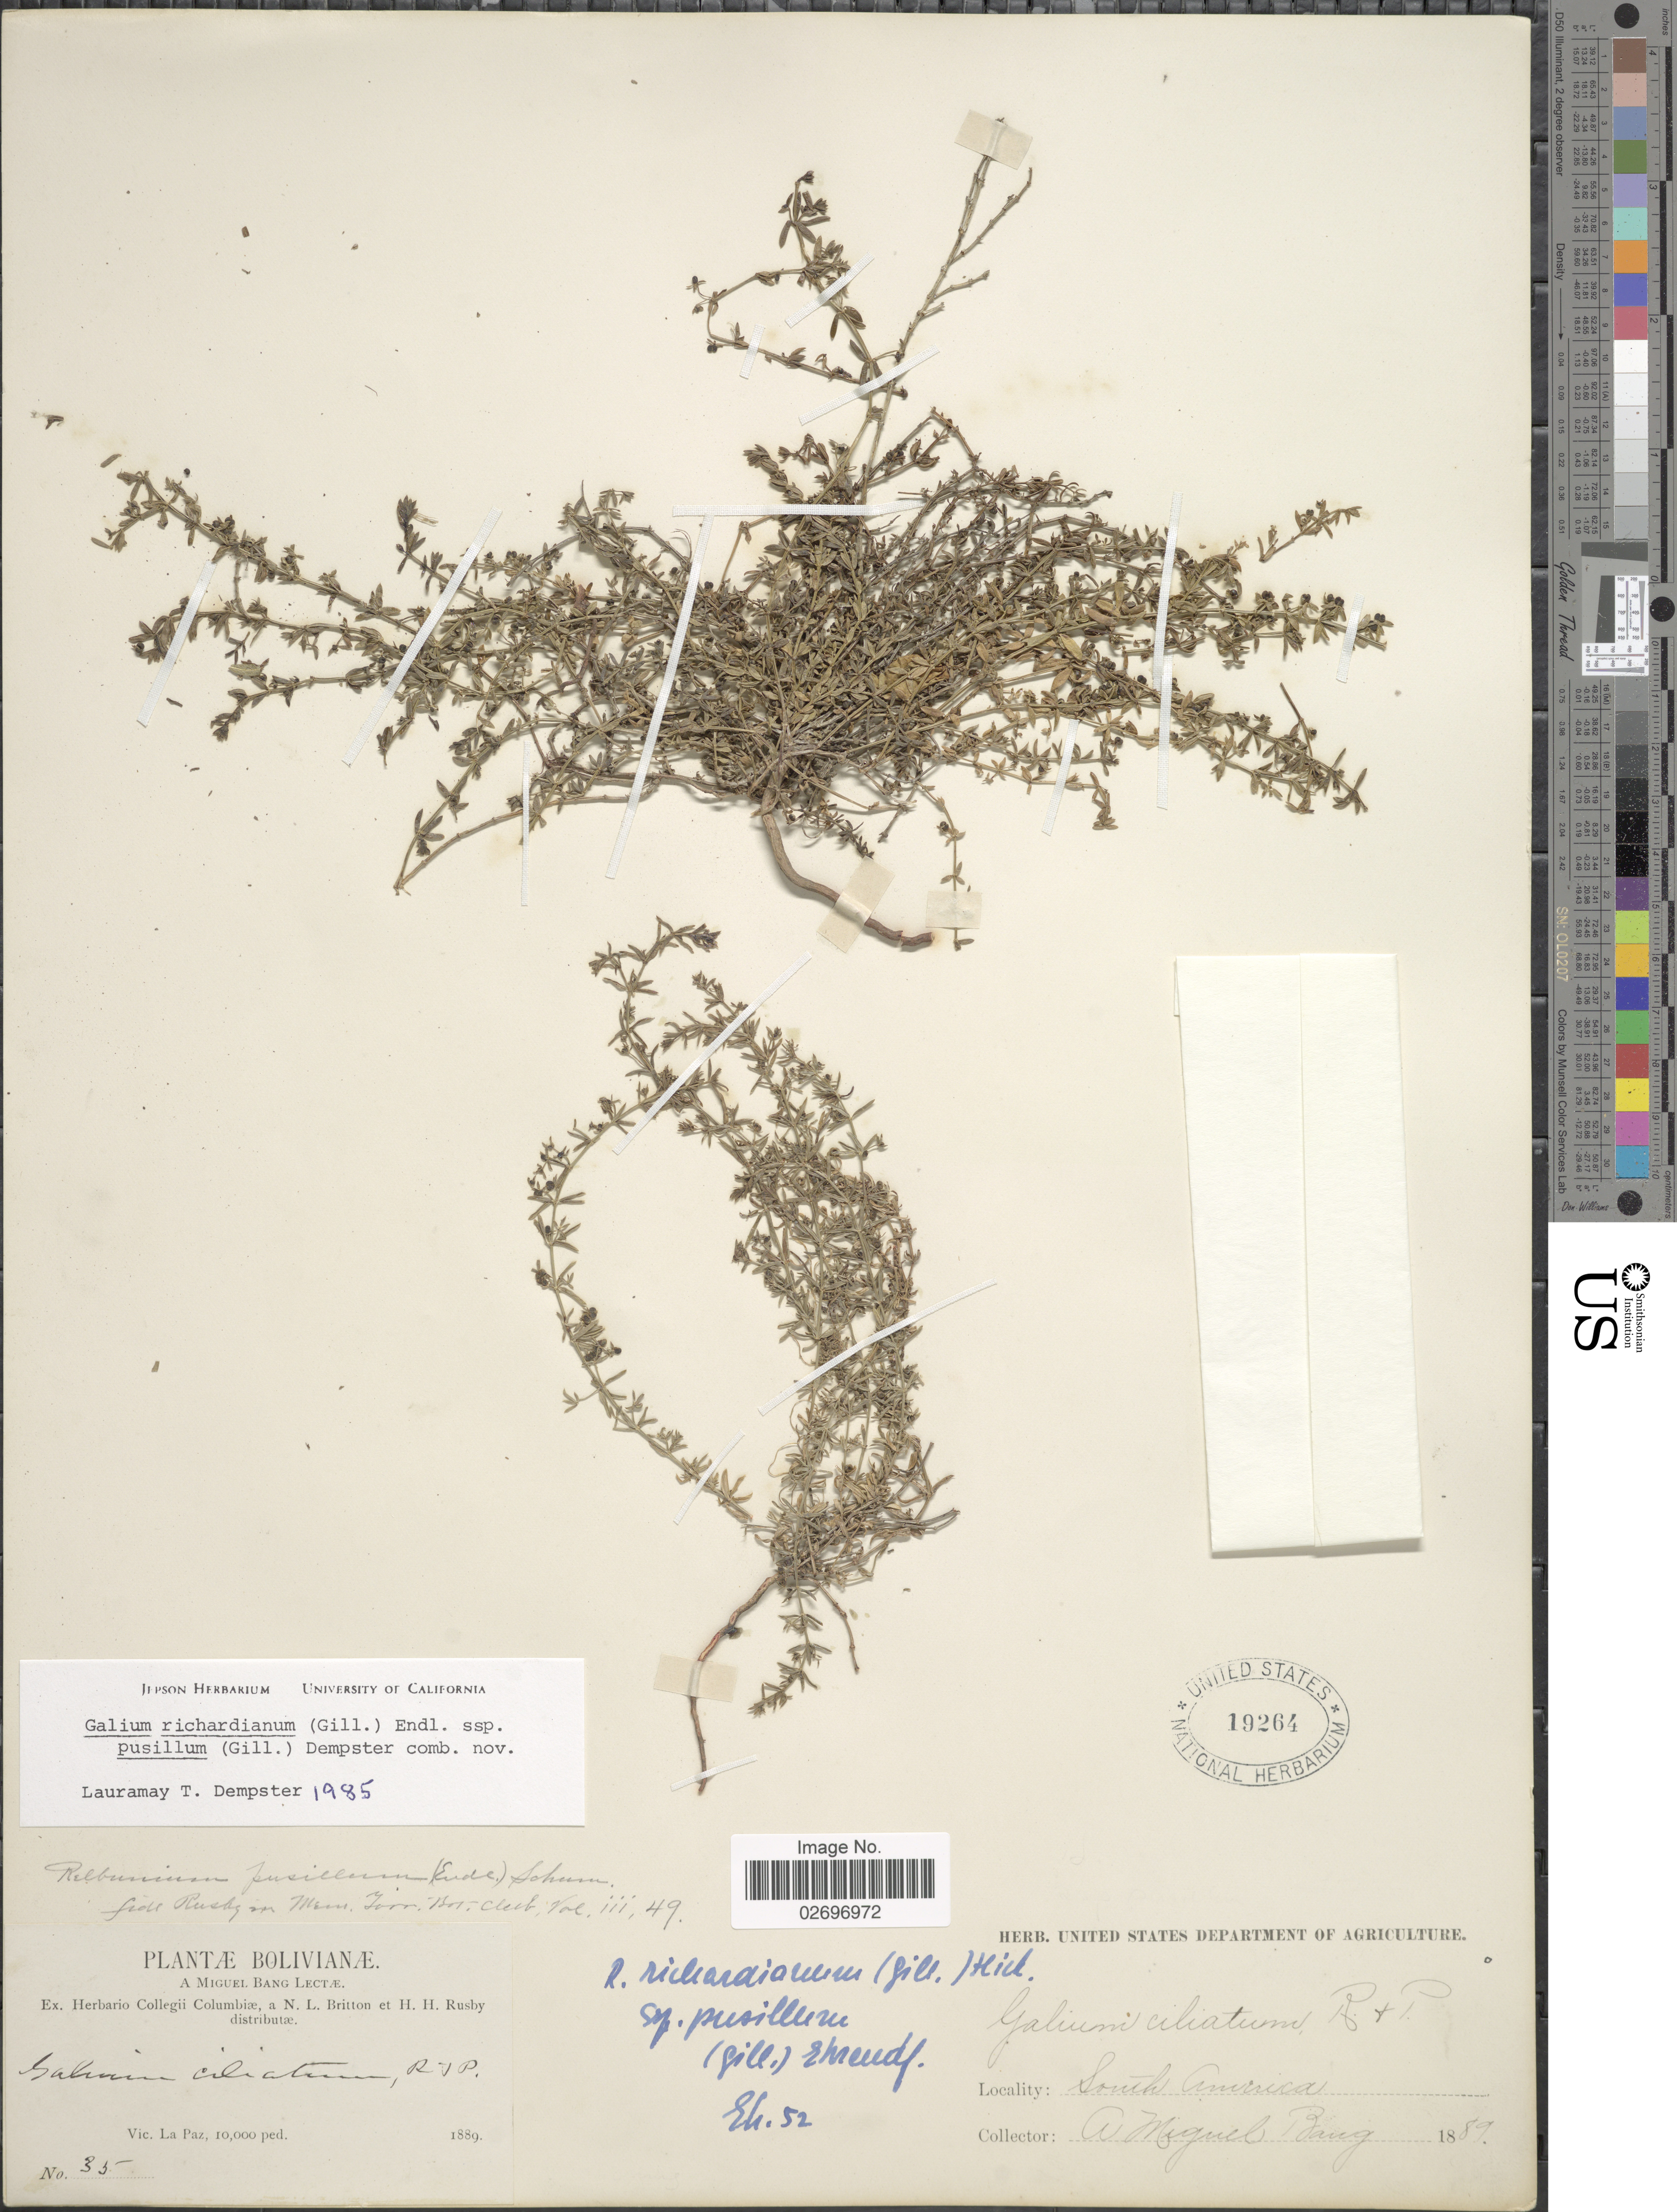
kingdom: Plantae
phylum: Tracheophyta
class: Magnoliopsida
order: Gentianales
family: Rubiaceae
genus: Galium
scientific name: Galium richardianum subsp. pusillum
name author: (Gillies ex Hook. & Arn.) Dempster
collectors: M. Bang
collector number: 35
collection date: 1889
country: Bolivia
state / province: La Paz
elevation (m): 3048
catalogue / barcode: US 19264